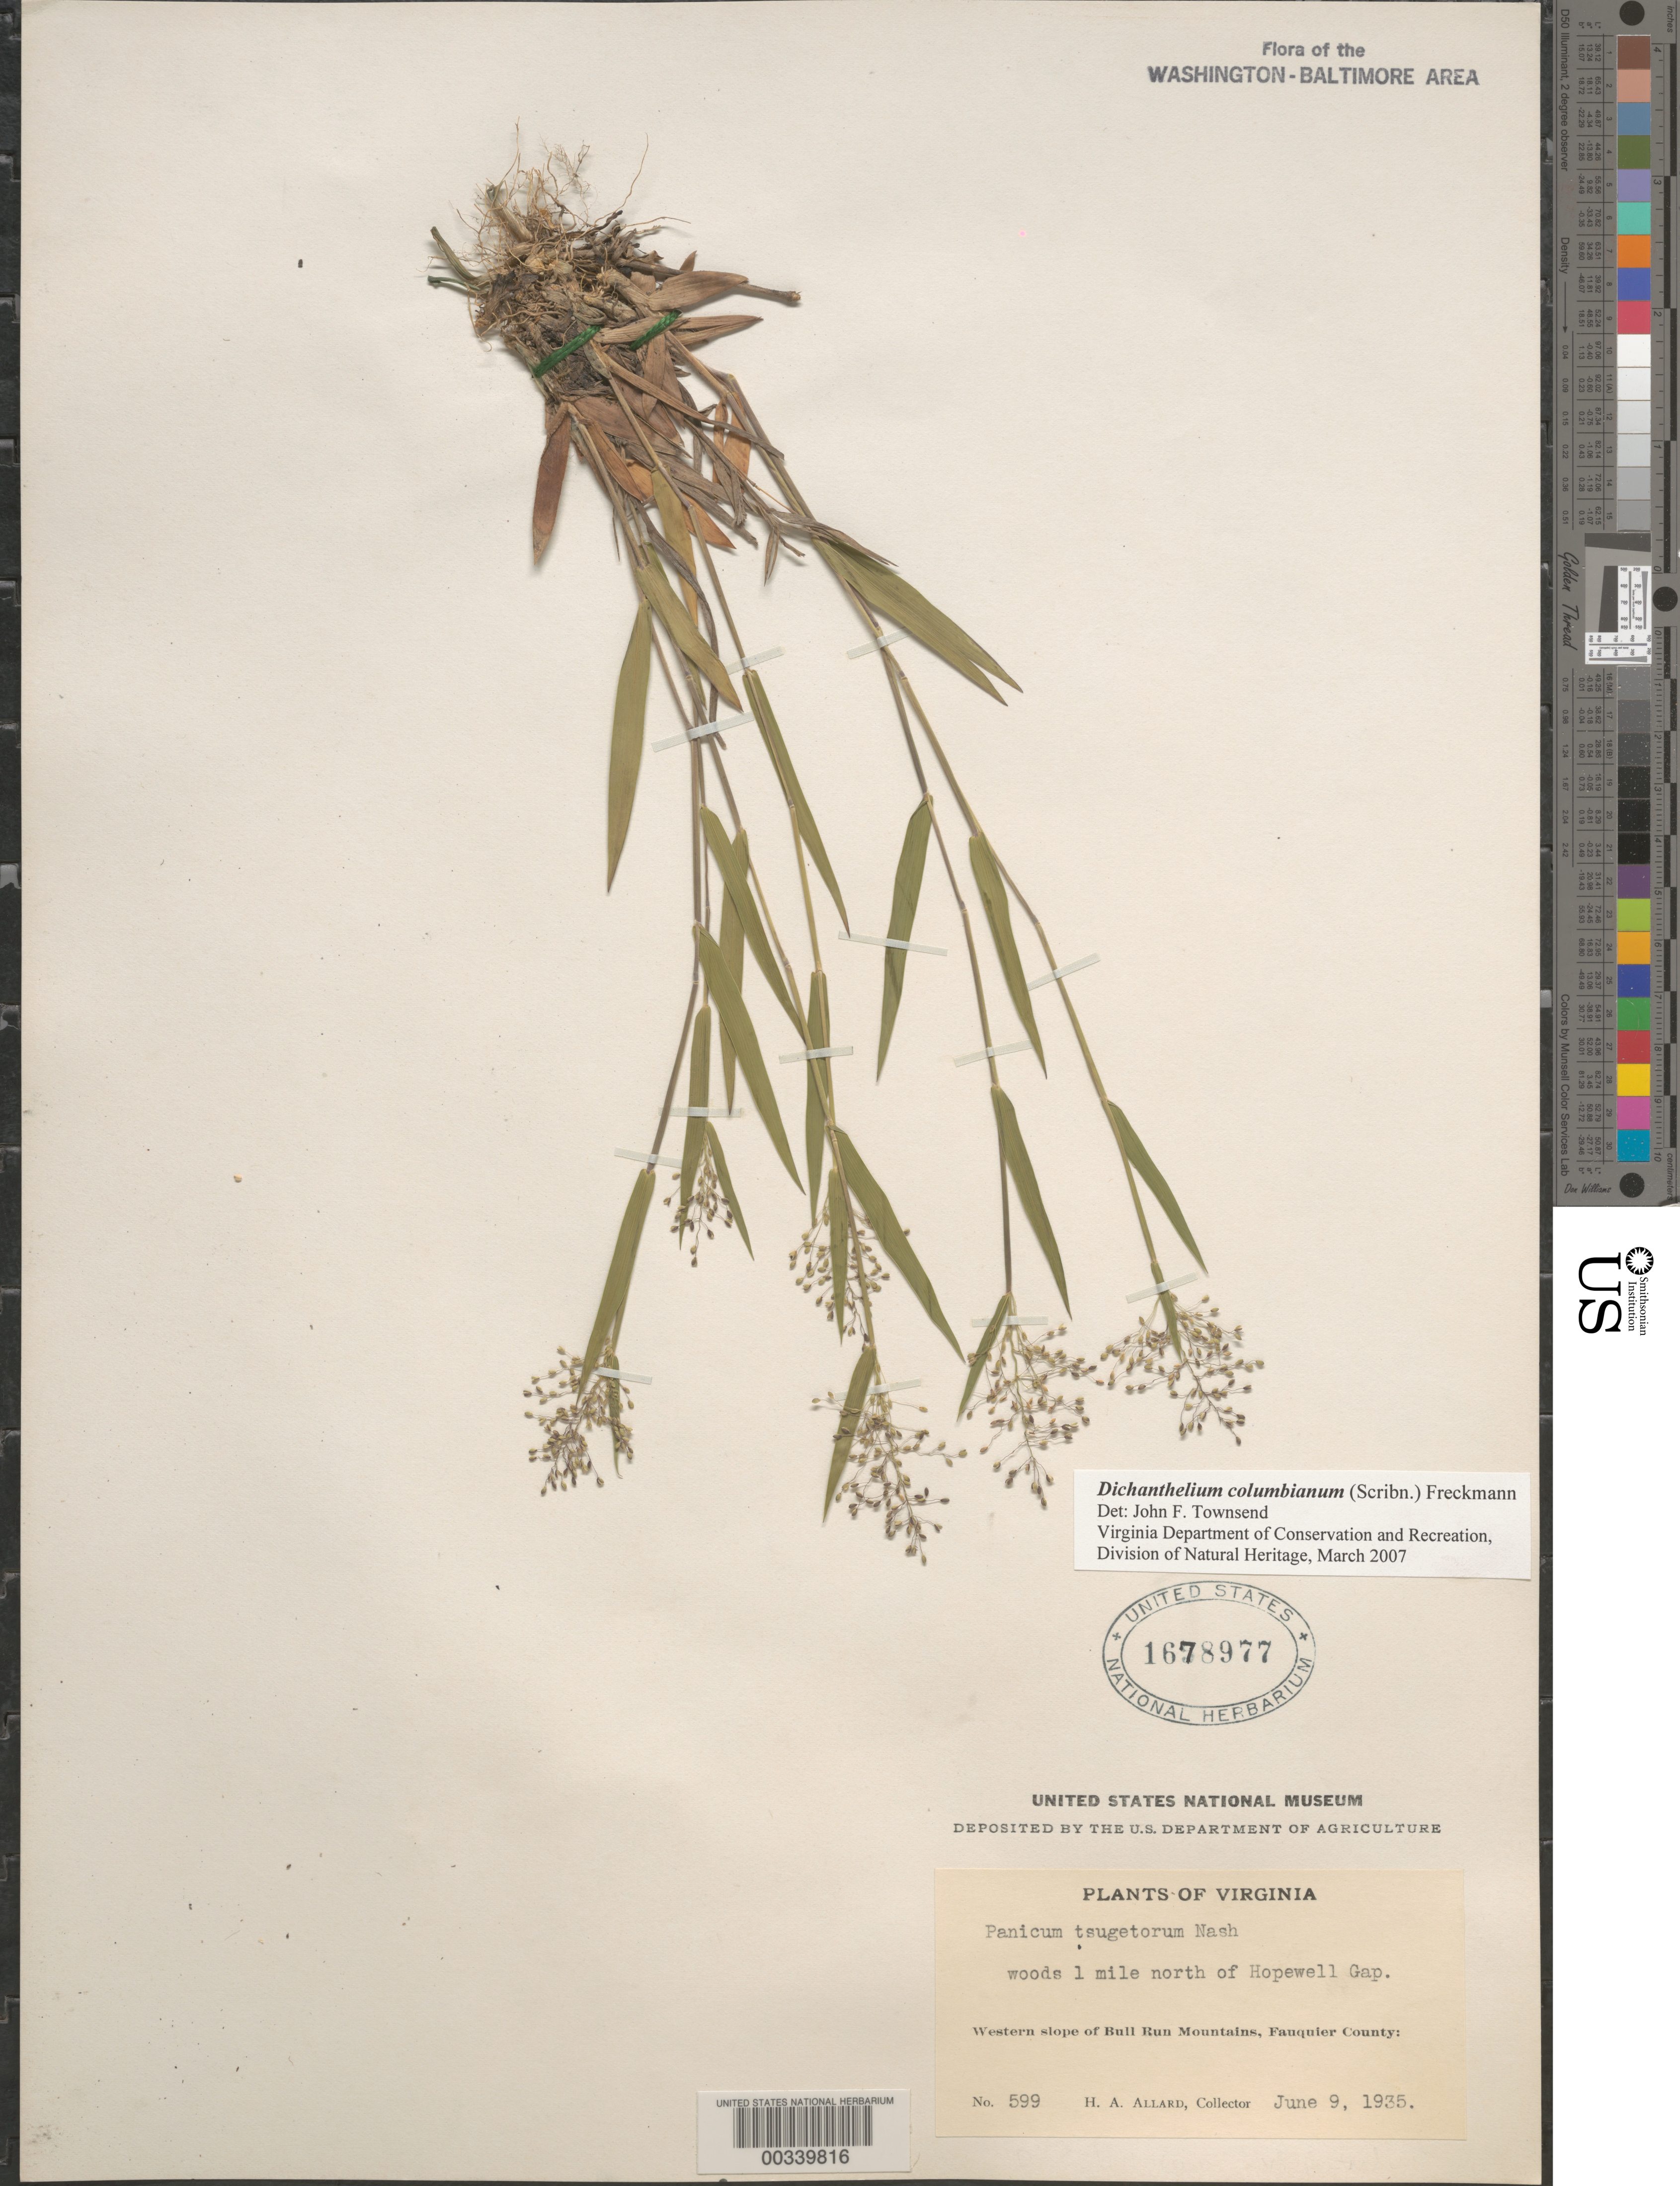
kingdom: Plantae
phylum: Tracheophyta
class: Liliopsida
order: Poales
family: Poaceae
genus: Dichanthelium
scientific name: Dichanthelium columbianum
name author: (Scribn.) Freckmann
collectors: H. A. Allard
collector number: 599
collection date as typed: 09 Jun 1935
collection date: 1935-06-09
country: United States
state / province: Virginia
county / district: Fauquier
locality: Bull Run Mountains, 1 Mile N of Hopewell Gap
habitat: Woods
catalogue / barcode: US 1678977